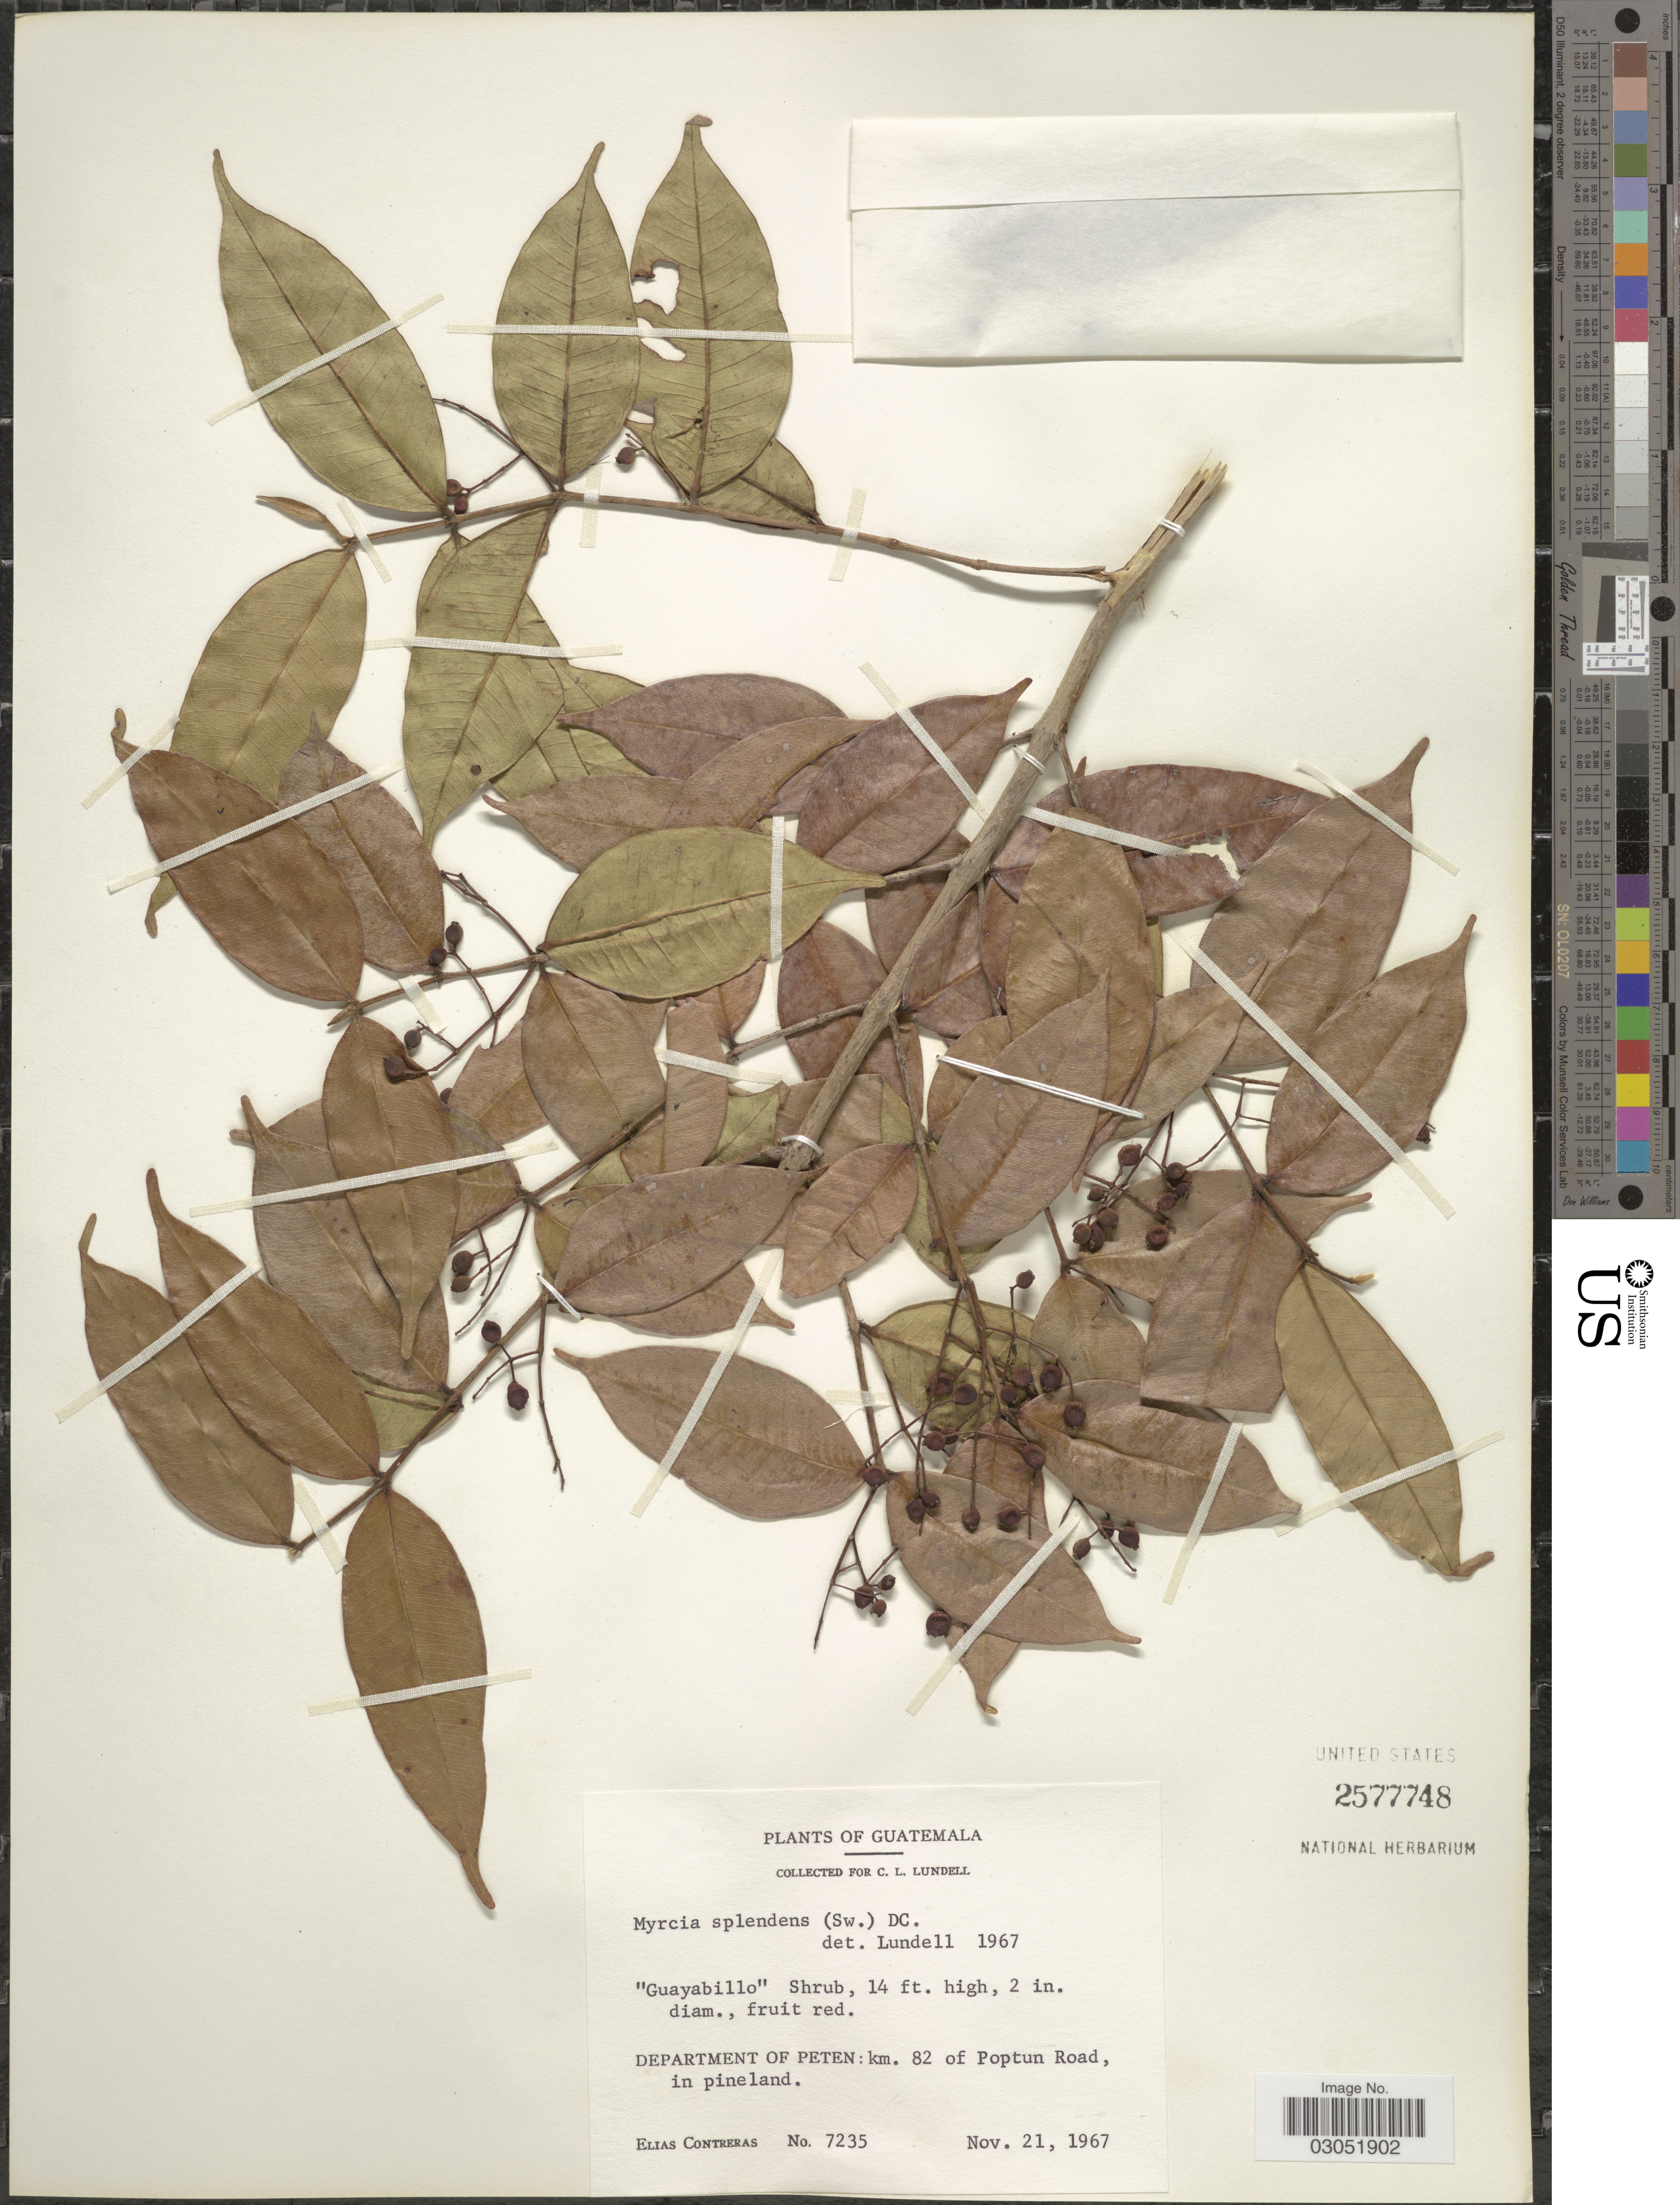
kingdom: Plantae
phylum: Tracheophyta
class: Magnoliopsida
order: Myrtales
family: Myrtaceae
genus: Myrcia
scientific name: Myrcia splendens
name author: (Sw.) DC.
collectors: E. Contreras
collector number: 7235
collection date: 1967-11-21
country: Guatemala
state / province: El Petén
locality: Department of Peten: km. 82 of Poptun Road, in pineland.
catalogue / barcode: US 257748